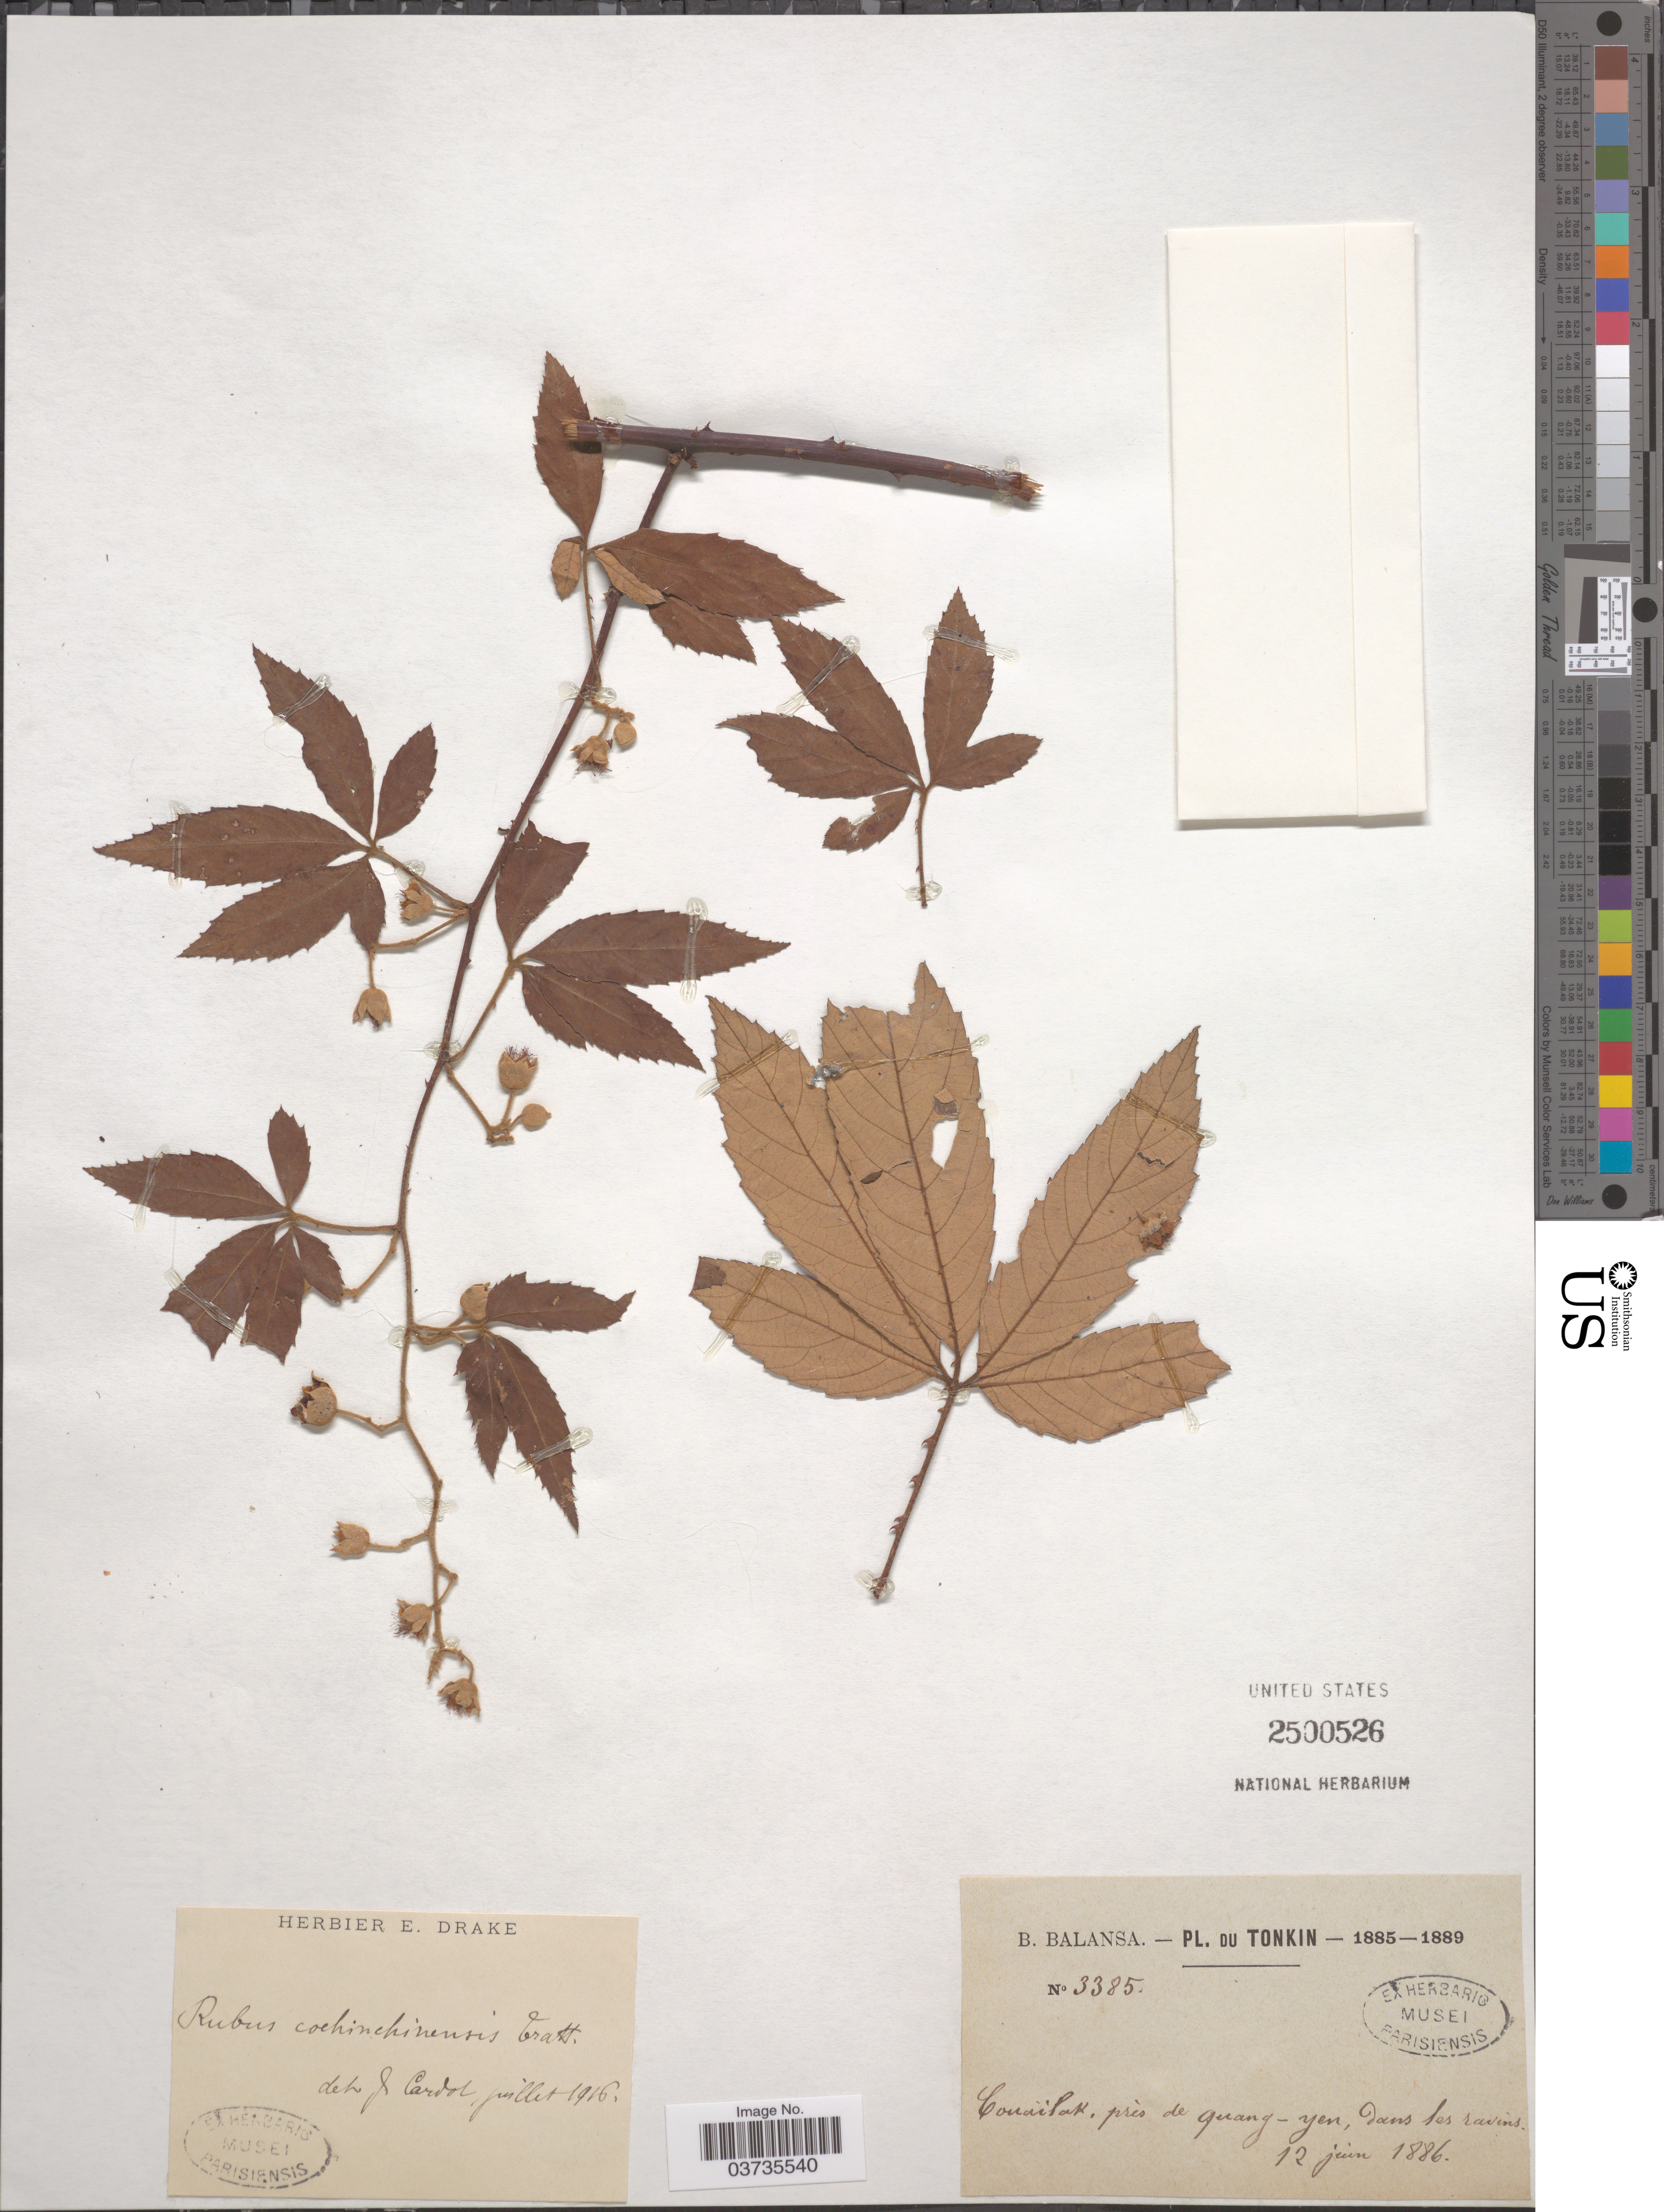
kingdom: Plantae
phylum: Tracheophyta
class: Magnoliopsida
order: Rosales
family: Rosaceae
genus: Rubus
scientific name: Rubus cochinchinensis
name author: Tratt.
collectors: B. Balansa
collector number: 3385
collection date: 1886-06-12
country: Vietnam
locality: Tonkin. Couailak [interpreted], près de quang-yen, dans les ravines.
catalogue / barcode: US 2500526